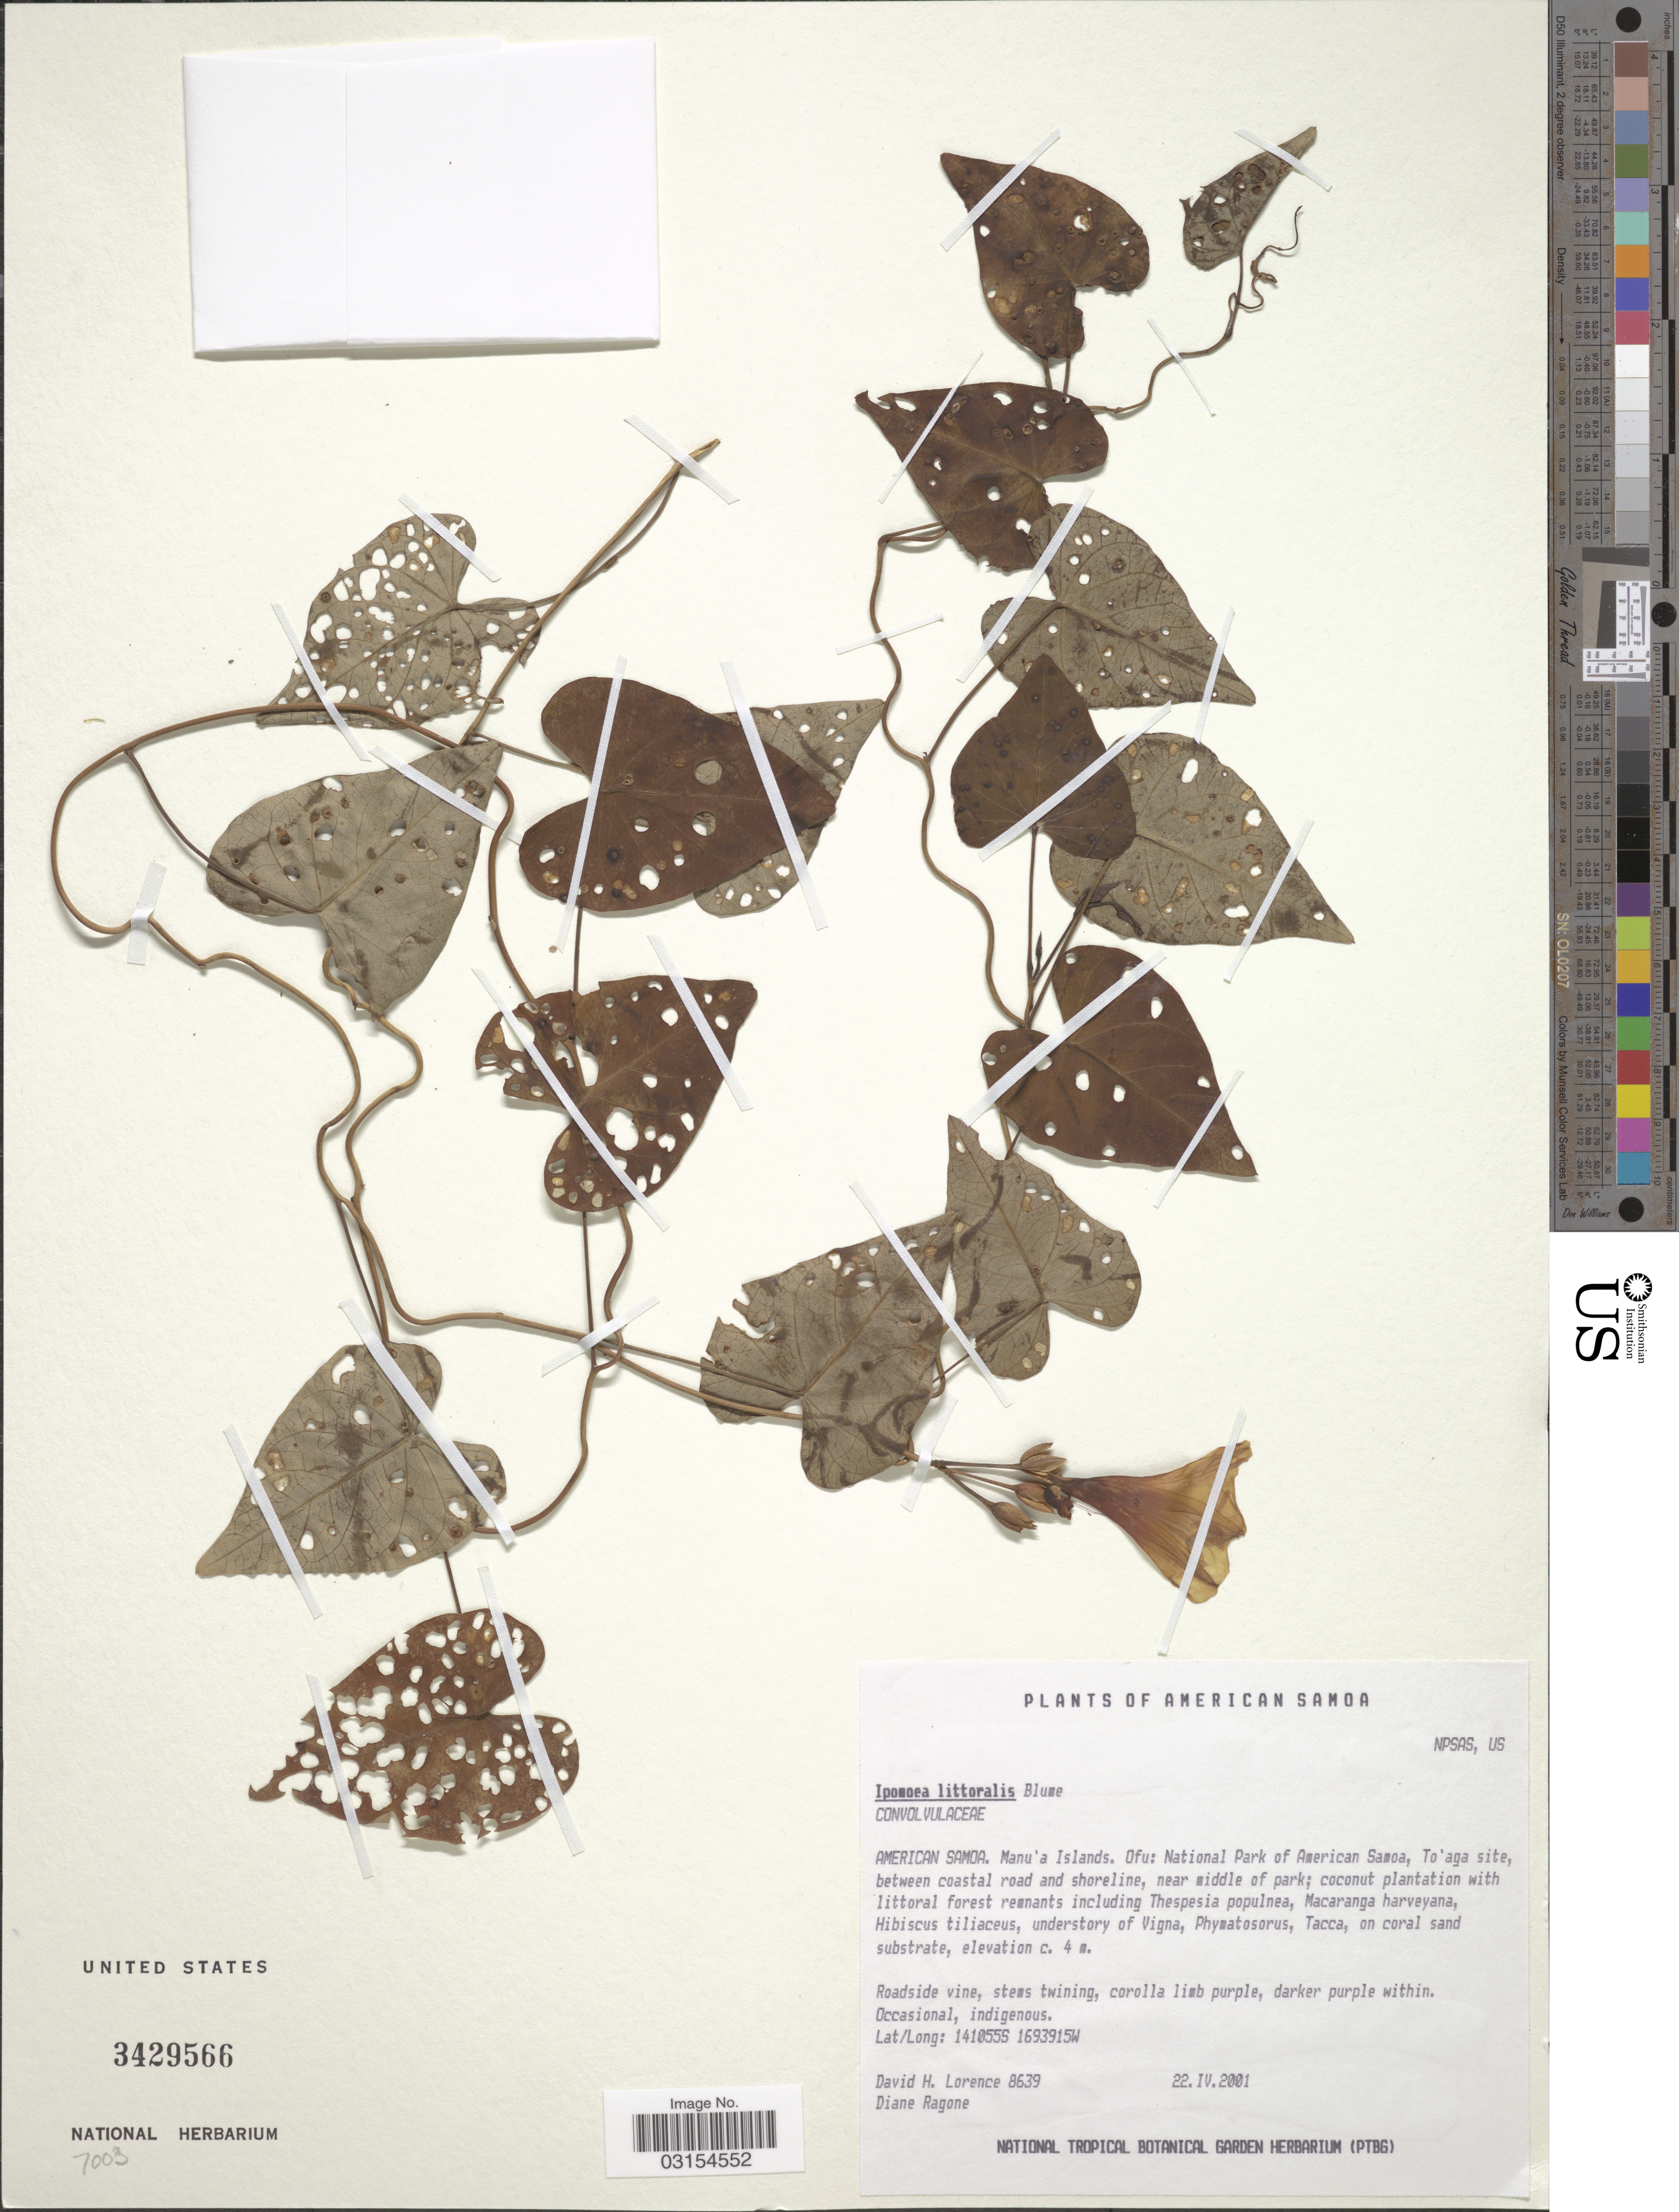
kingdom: Plantae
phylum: Tracheophyta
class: Magnoliopsida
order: Solanales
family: Convolvulaceae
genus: Ipomoea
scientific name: Ipomoea littoralis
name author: Blume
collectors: D. Lorence & D. Ragone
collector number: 8639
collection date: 2001-04-22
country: American Samoa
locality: Manu'a Islands. Ofu: National Park of American Samoa, To'aga site, between coastal road and shoreline, near middle park.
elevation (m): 4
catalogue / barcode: US 3429566